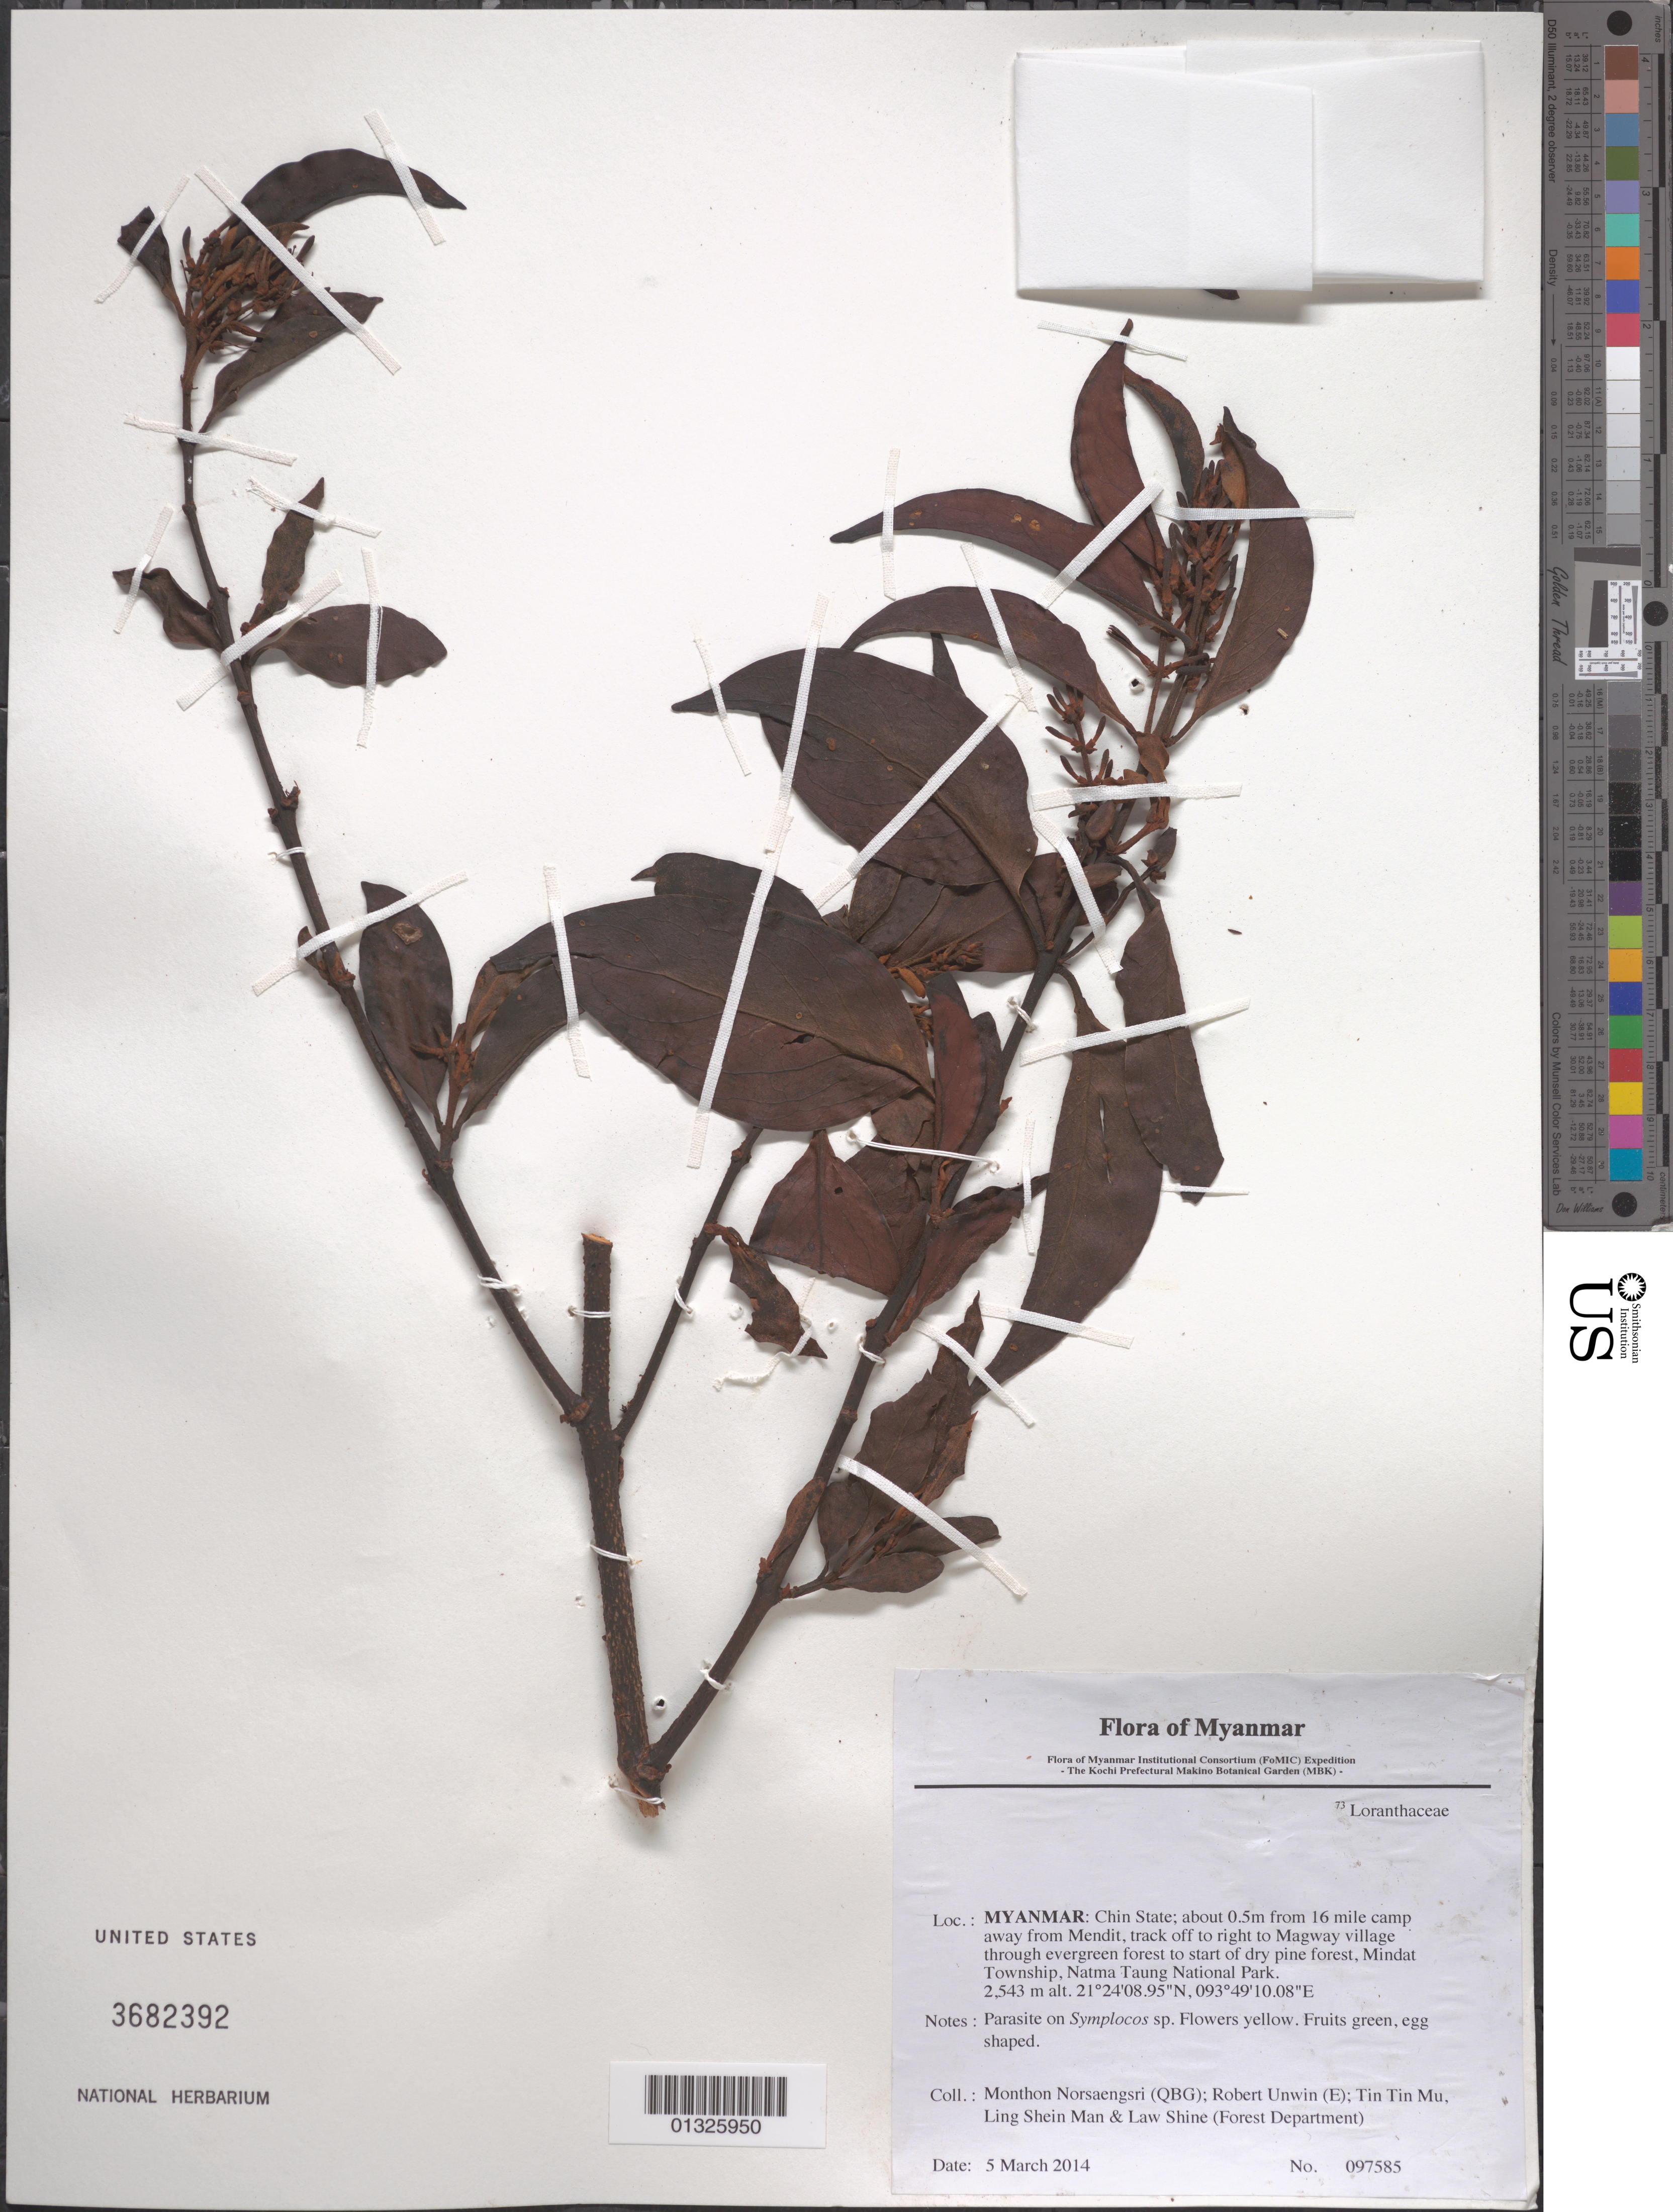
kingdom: Plantae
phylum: Tracheophyta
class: Magnoliopsida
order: Santalales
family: Loranthaceae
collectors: M. Norsaengsri, R. Unwin, Tin Tin Mu, Ling Shein Man & L. Shine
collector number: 97585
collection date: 2014-03-05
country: Myanmar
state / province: Chin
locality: About 0.5m from 16 mile camp away from Mendit, track off to right to Magway village through evergreen forest to start of dry pine forest, Mindat Township, Natma Taung National Park.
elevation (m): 2543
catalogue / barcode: US 3682392